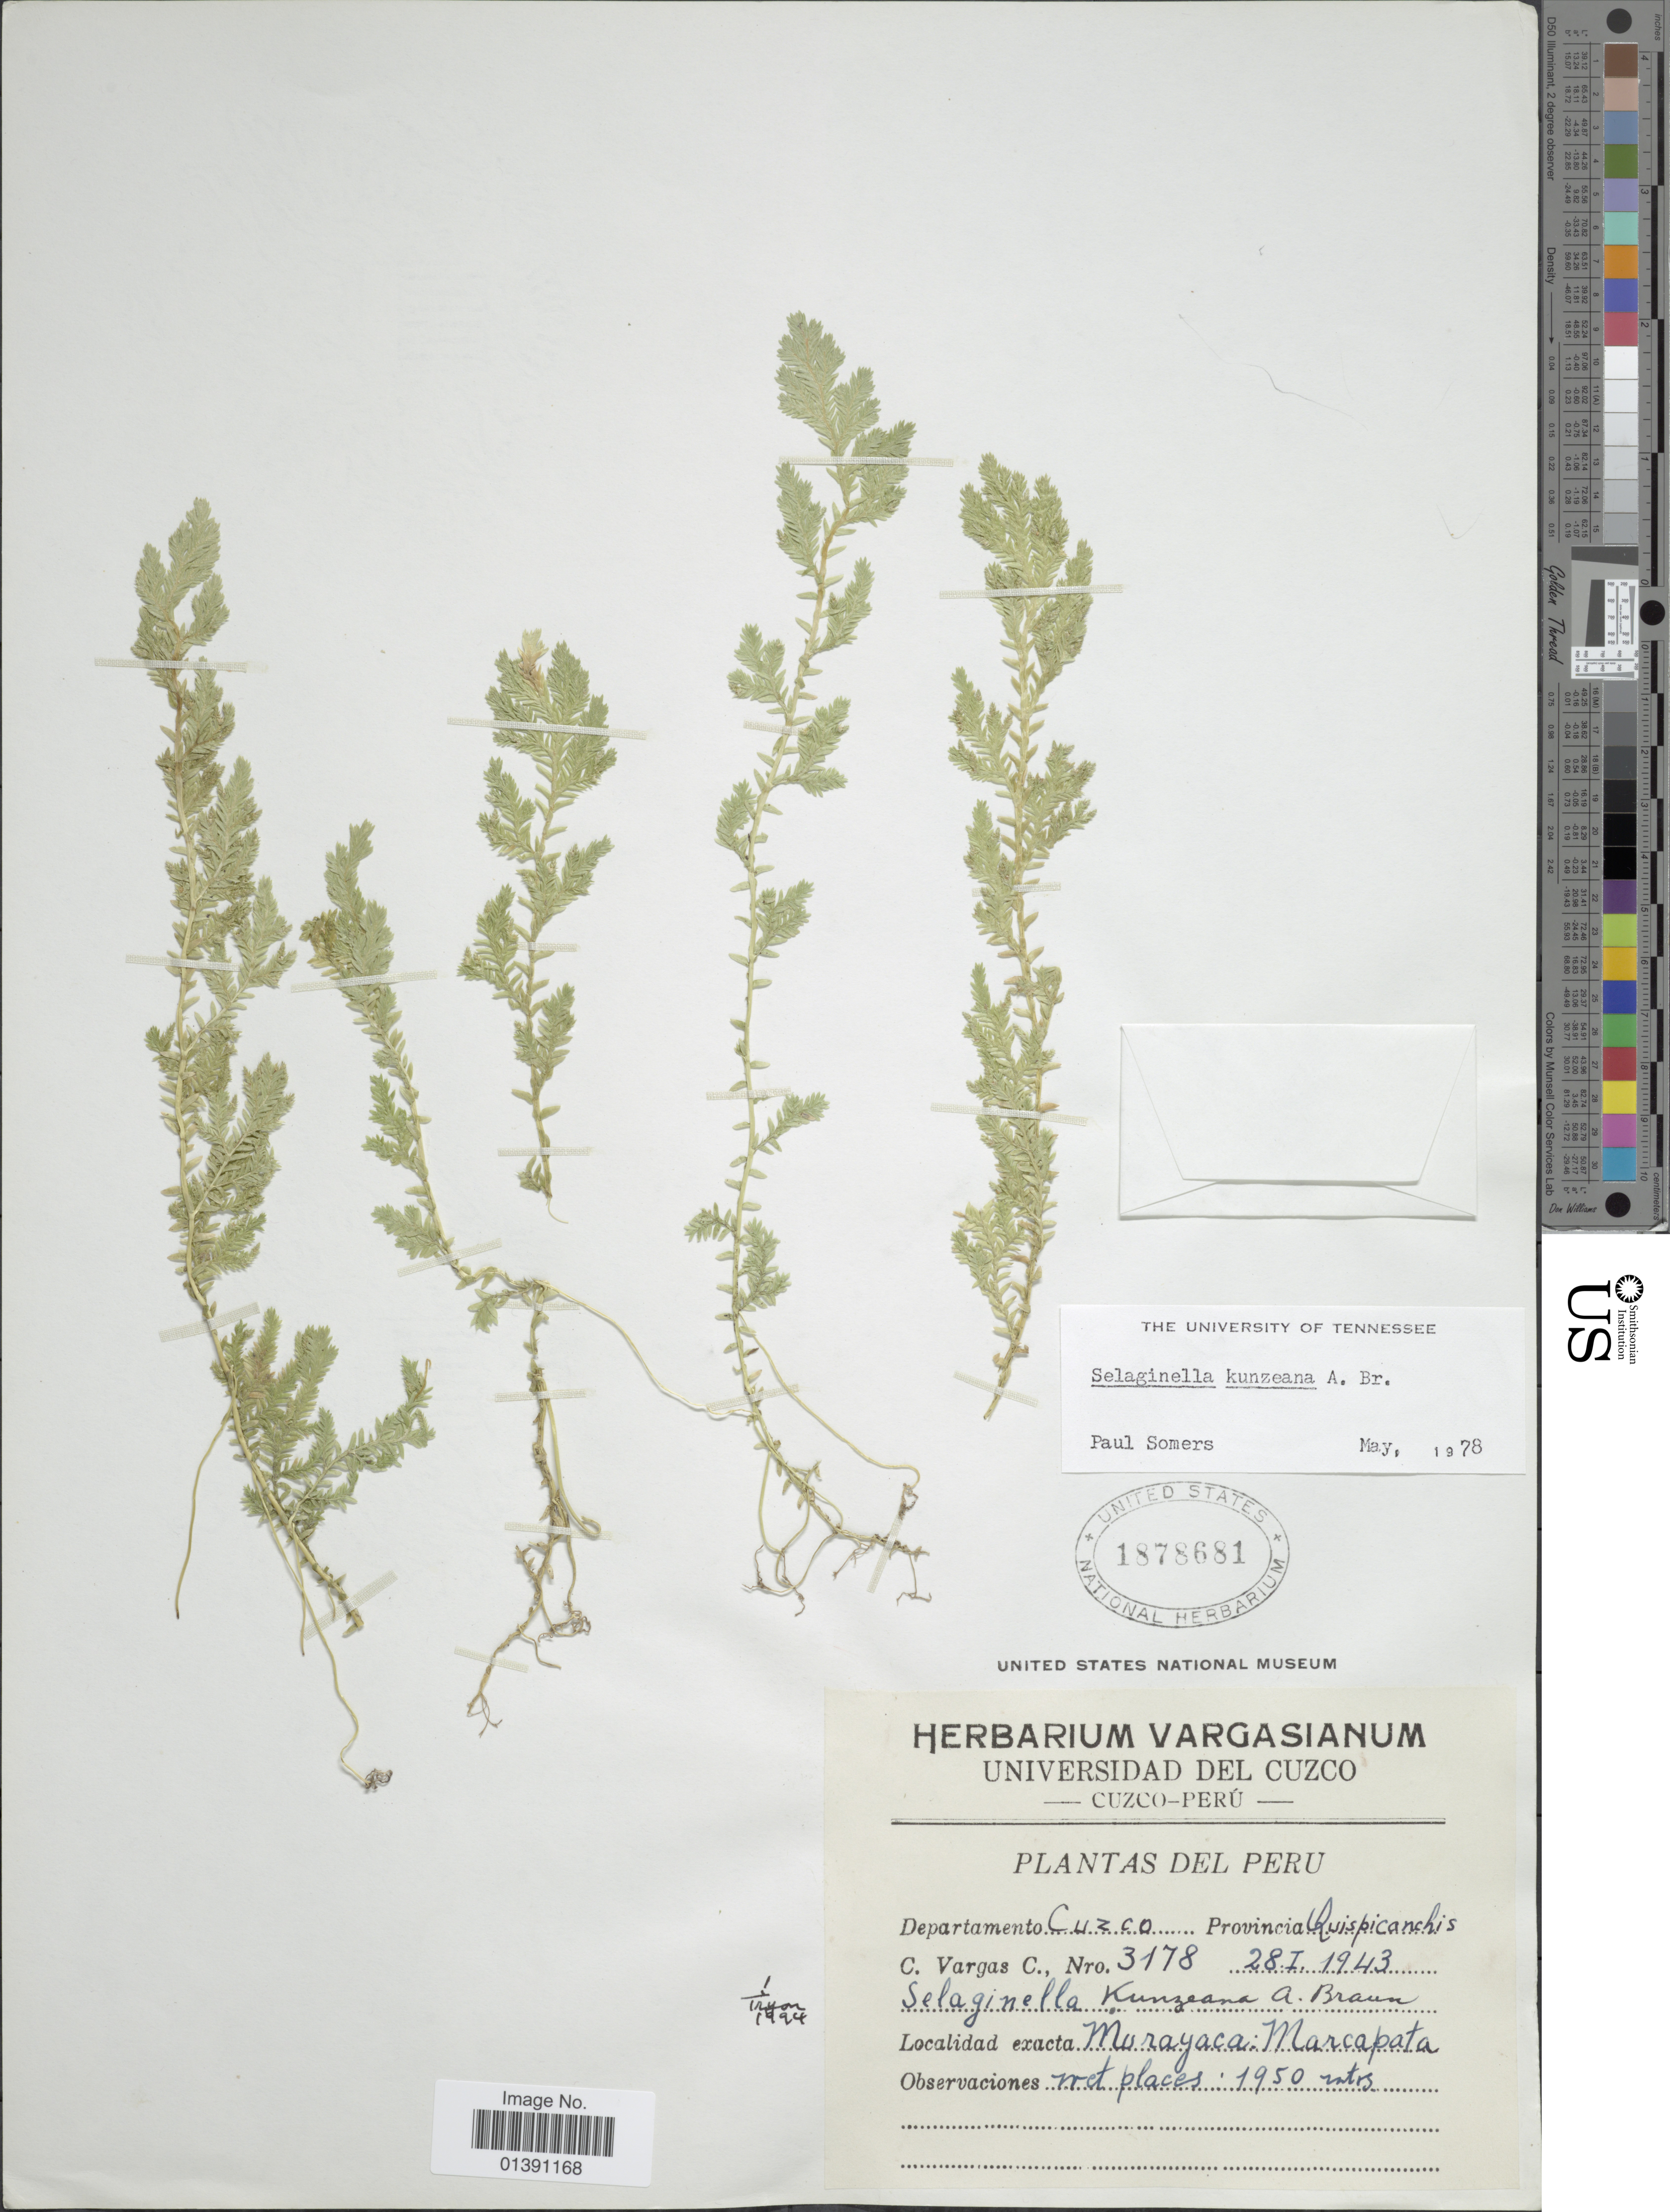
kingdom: Plantae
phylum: Tracheophyta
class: Lycopodiopsida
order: Selaginellales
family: Selaginellaceae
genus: Selaginella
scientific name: Selaginella kunzeana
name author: A. Br.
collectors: C. Vargas Calderón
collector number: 3178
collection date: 1943-01-28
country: Peru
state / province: Cusco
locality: Murayaca, Marcapata, Provincia Quispicanchis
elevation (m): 1950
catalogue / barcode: US 1878681